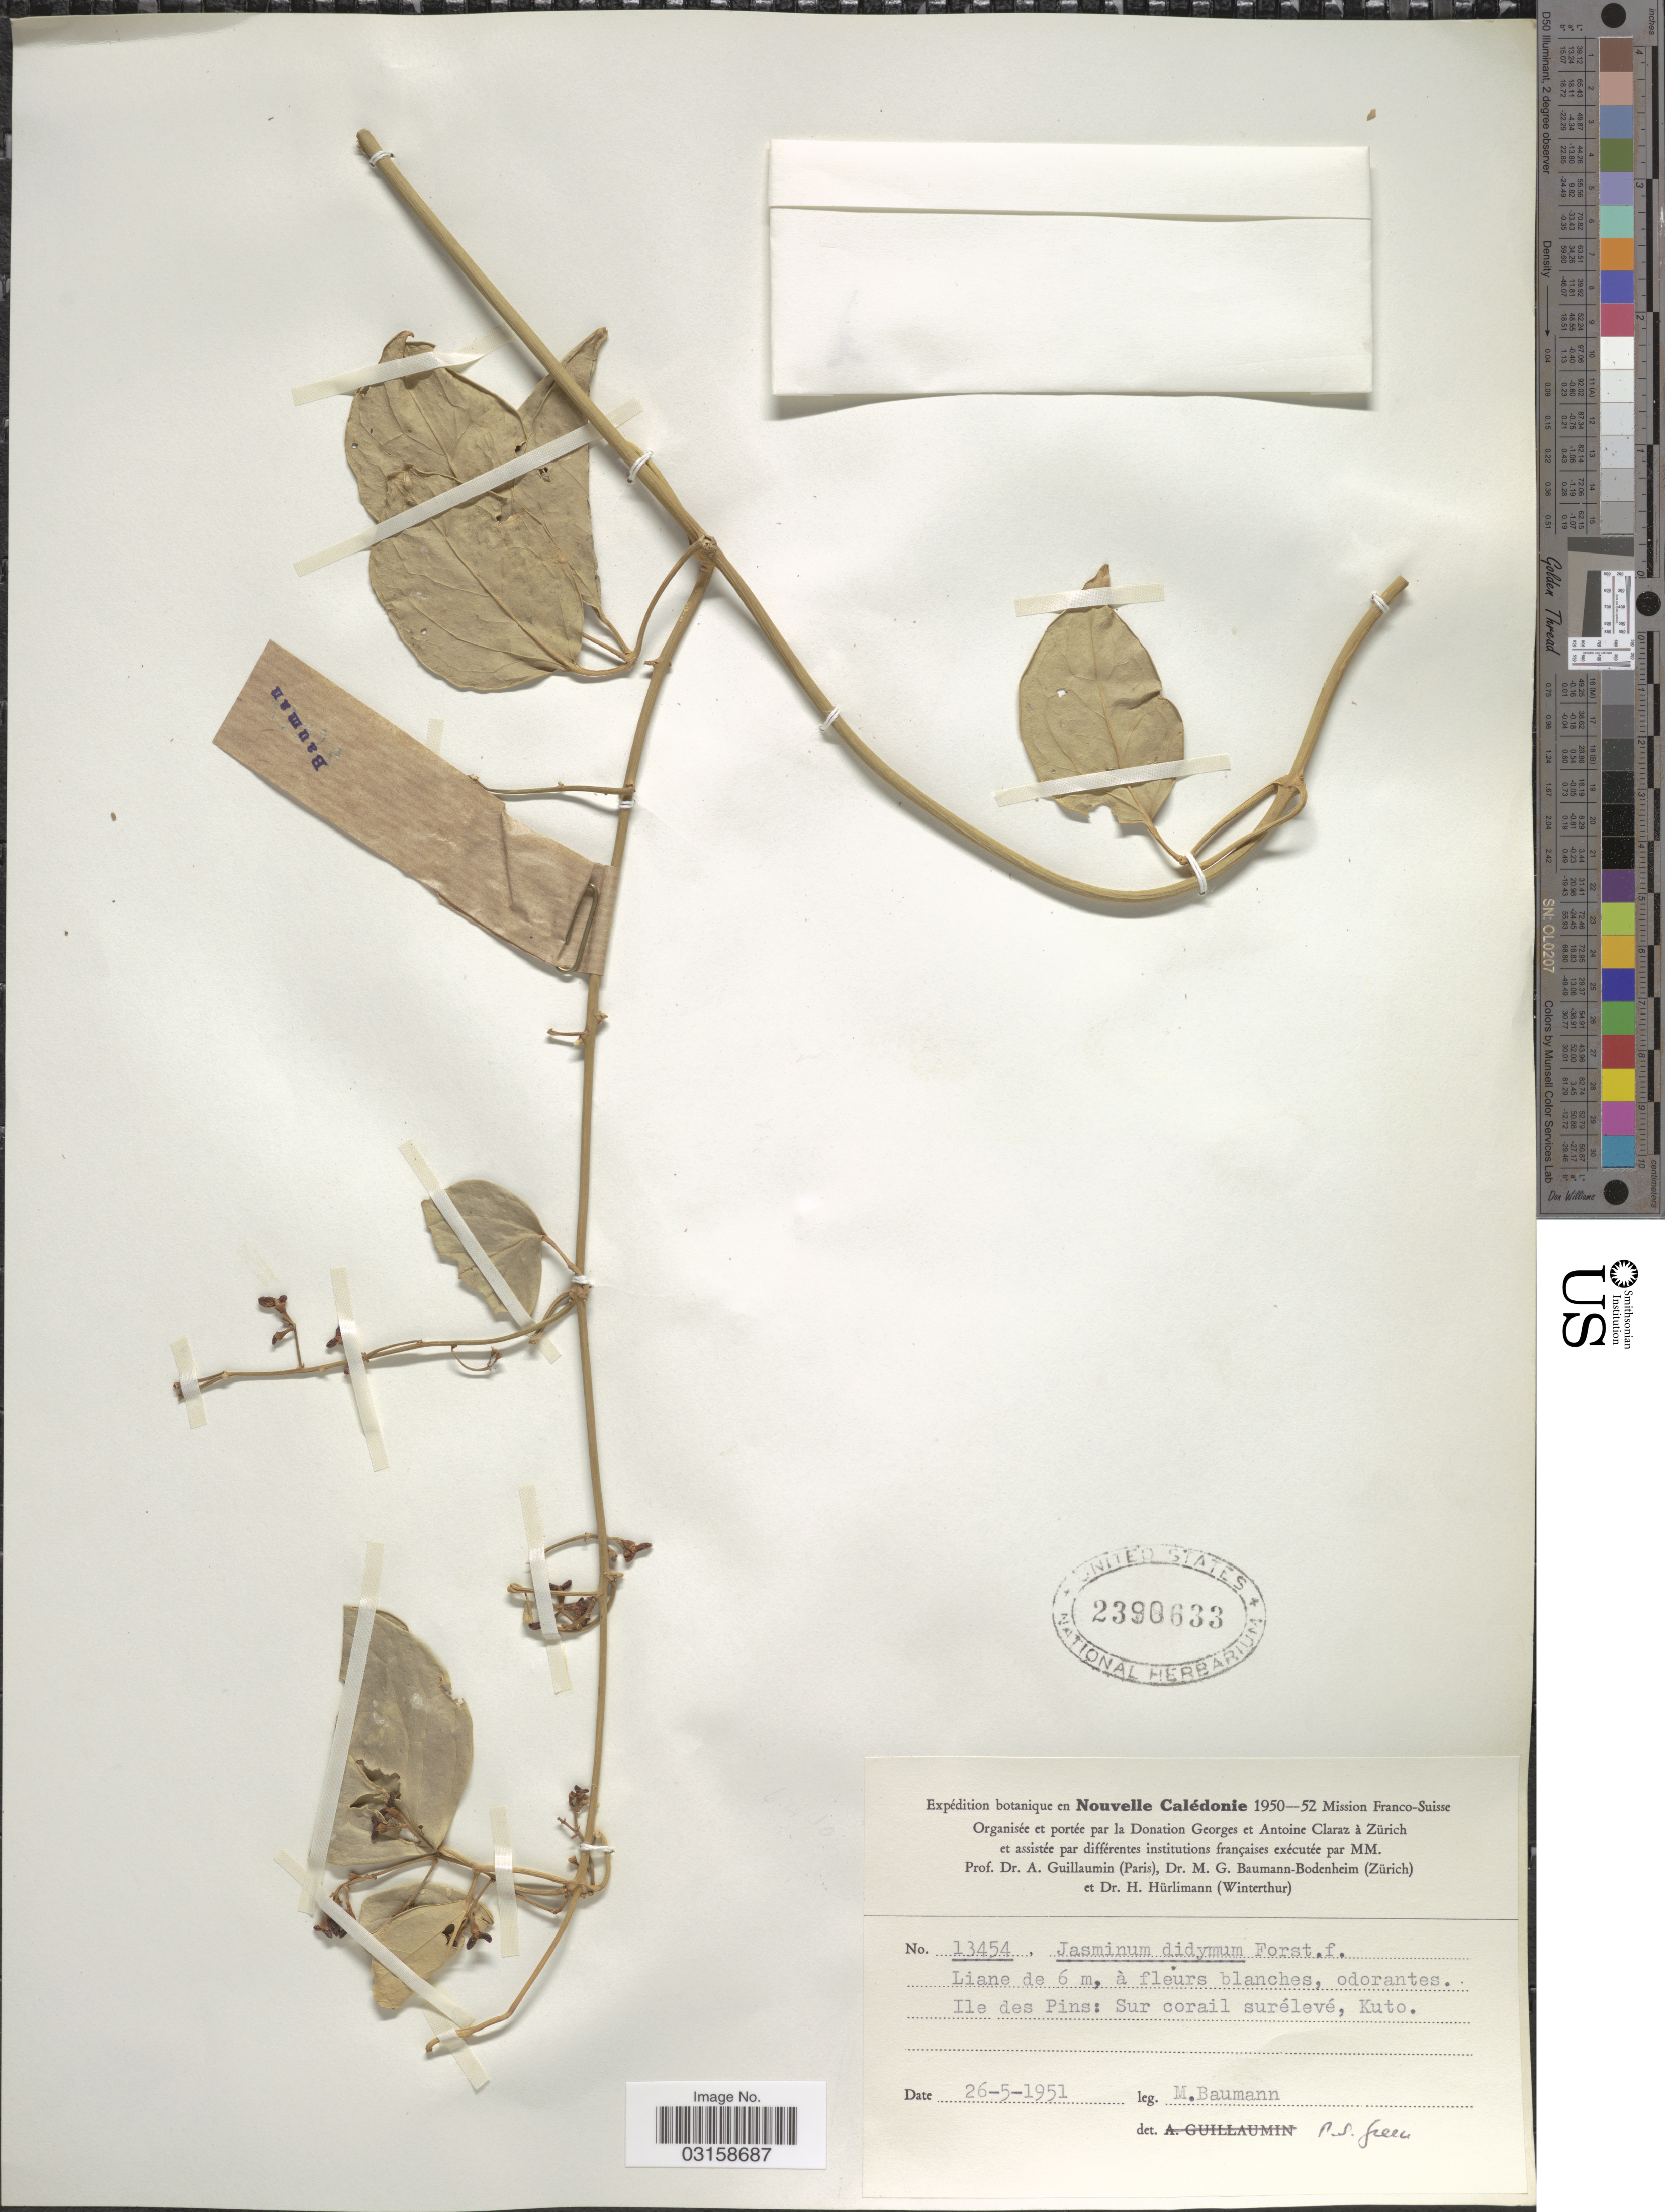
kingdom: Plantae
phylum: Tracheophyta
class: Magnoliopsida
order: Lamiales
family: Oleaceae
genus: Jasminum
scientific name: Jasminum didymum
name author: G. Forst.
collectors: M. Baumann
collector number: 13454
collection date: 1951-05-26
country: New Caledonia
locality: Nouvelle Calédonie. Ile des Pins: Sur corail surélevé, Kuto.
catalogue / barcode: US 2390633